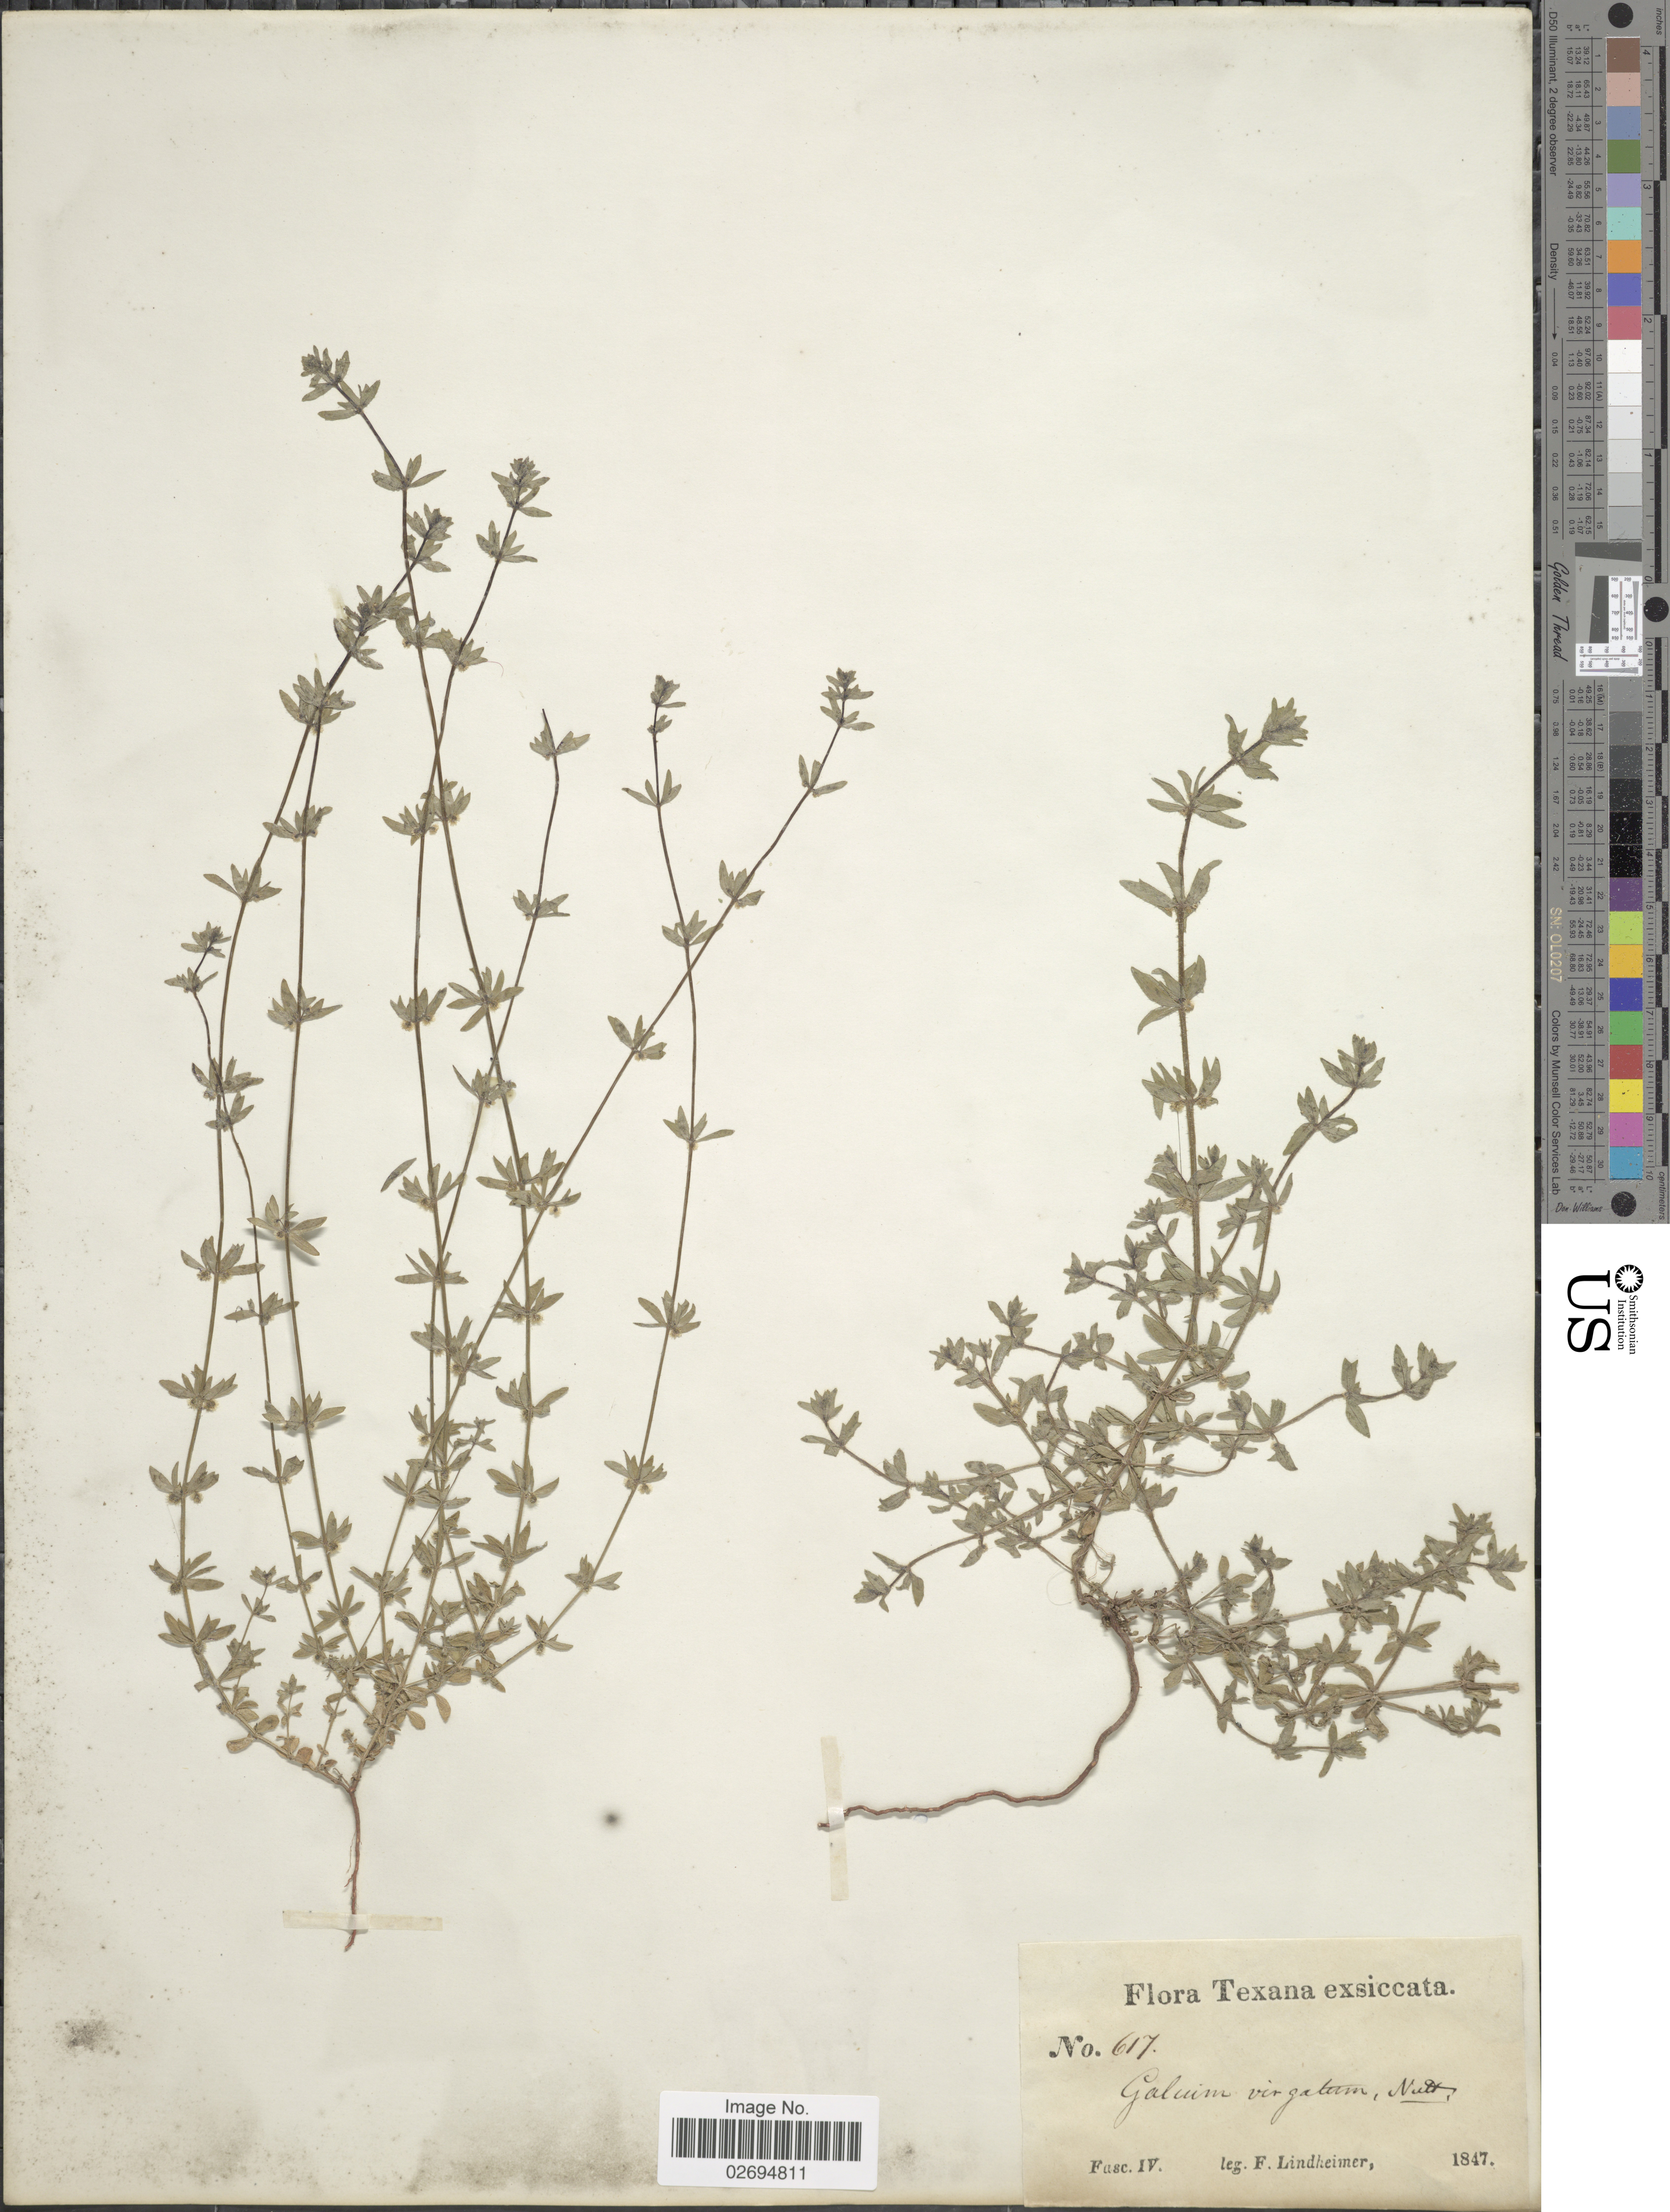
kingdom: Plantae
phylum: Tracheophyta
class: Magnoliopsida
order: Gentianales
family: Rubiaceae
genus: Galium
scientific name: Galium virgatum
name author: Nutt.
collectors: F. J. Lindheimer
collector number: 617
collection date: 1847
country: United States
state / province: Texas